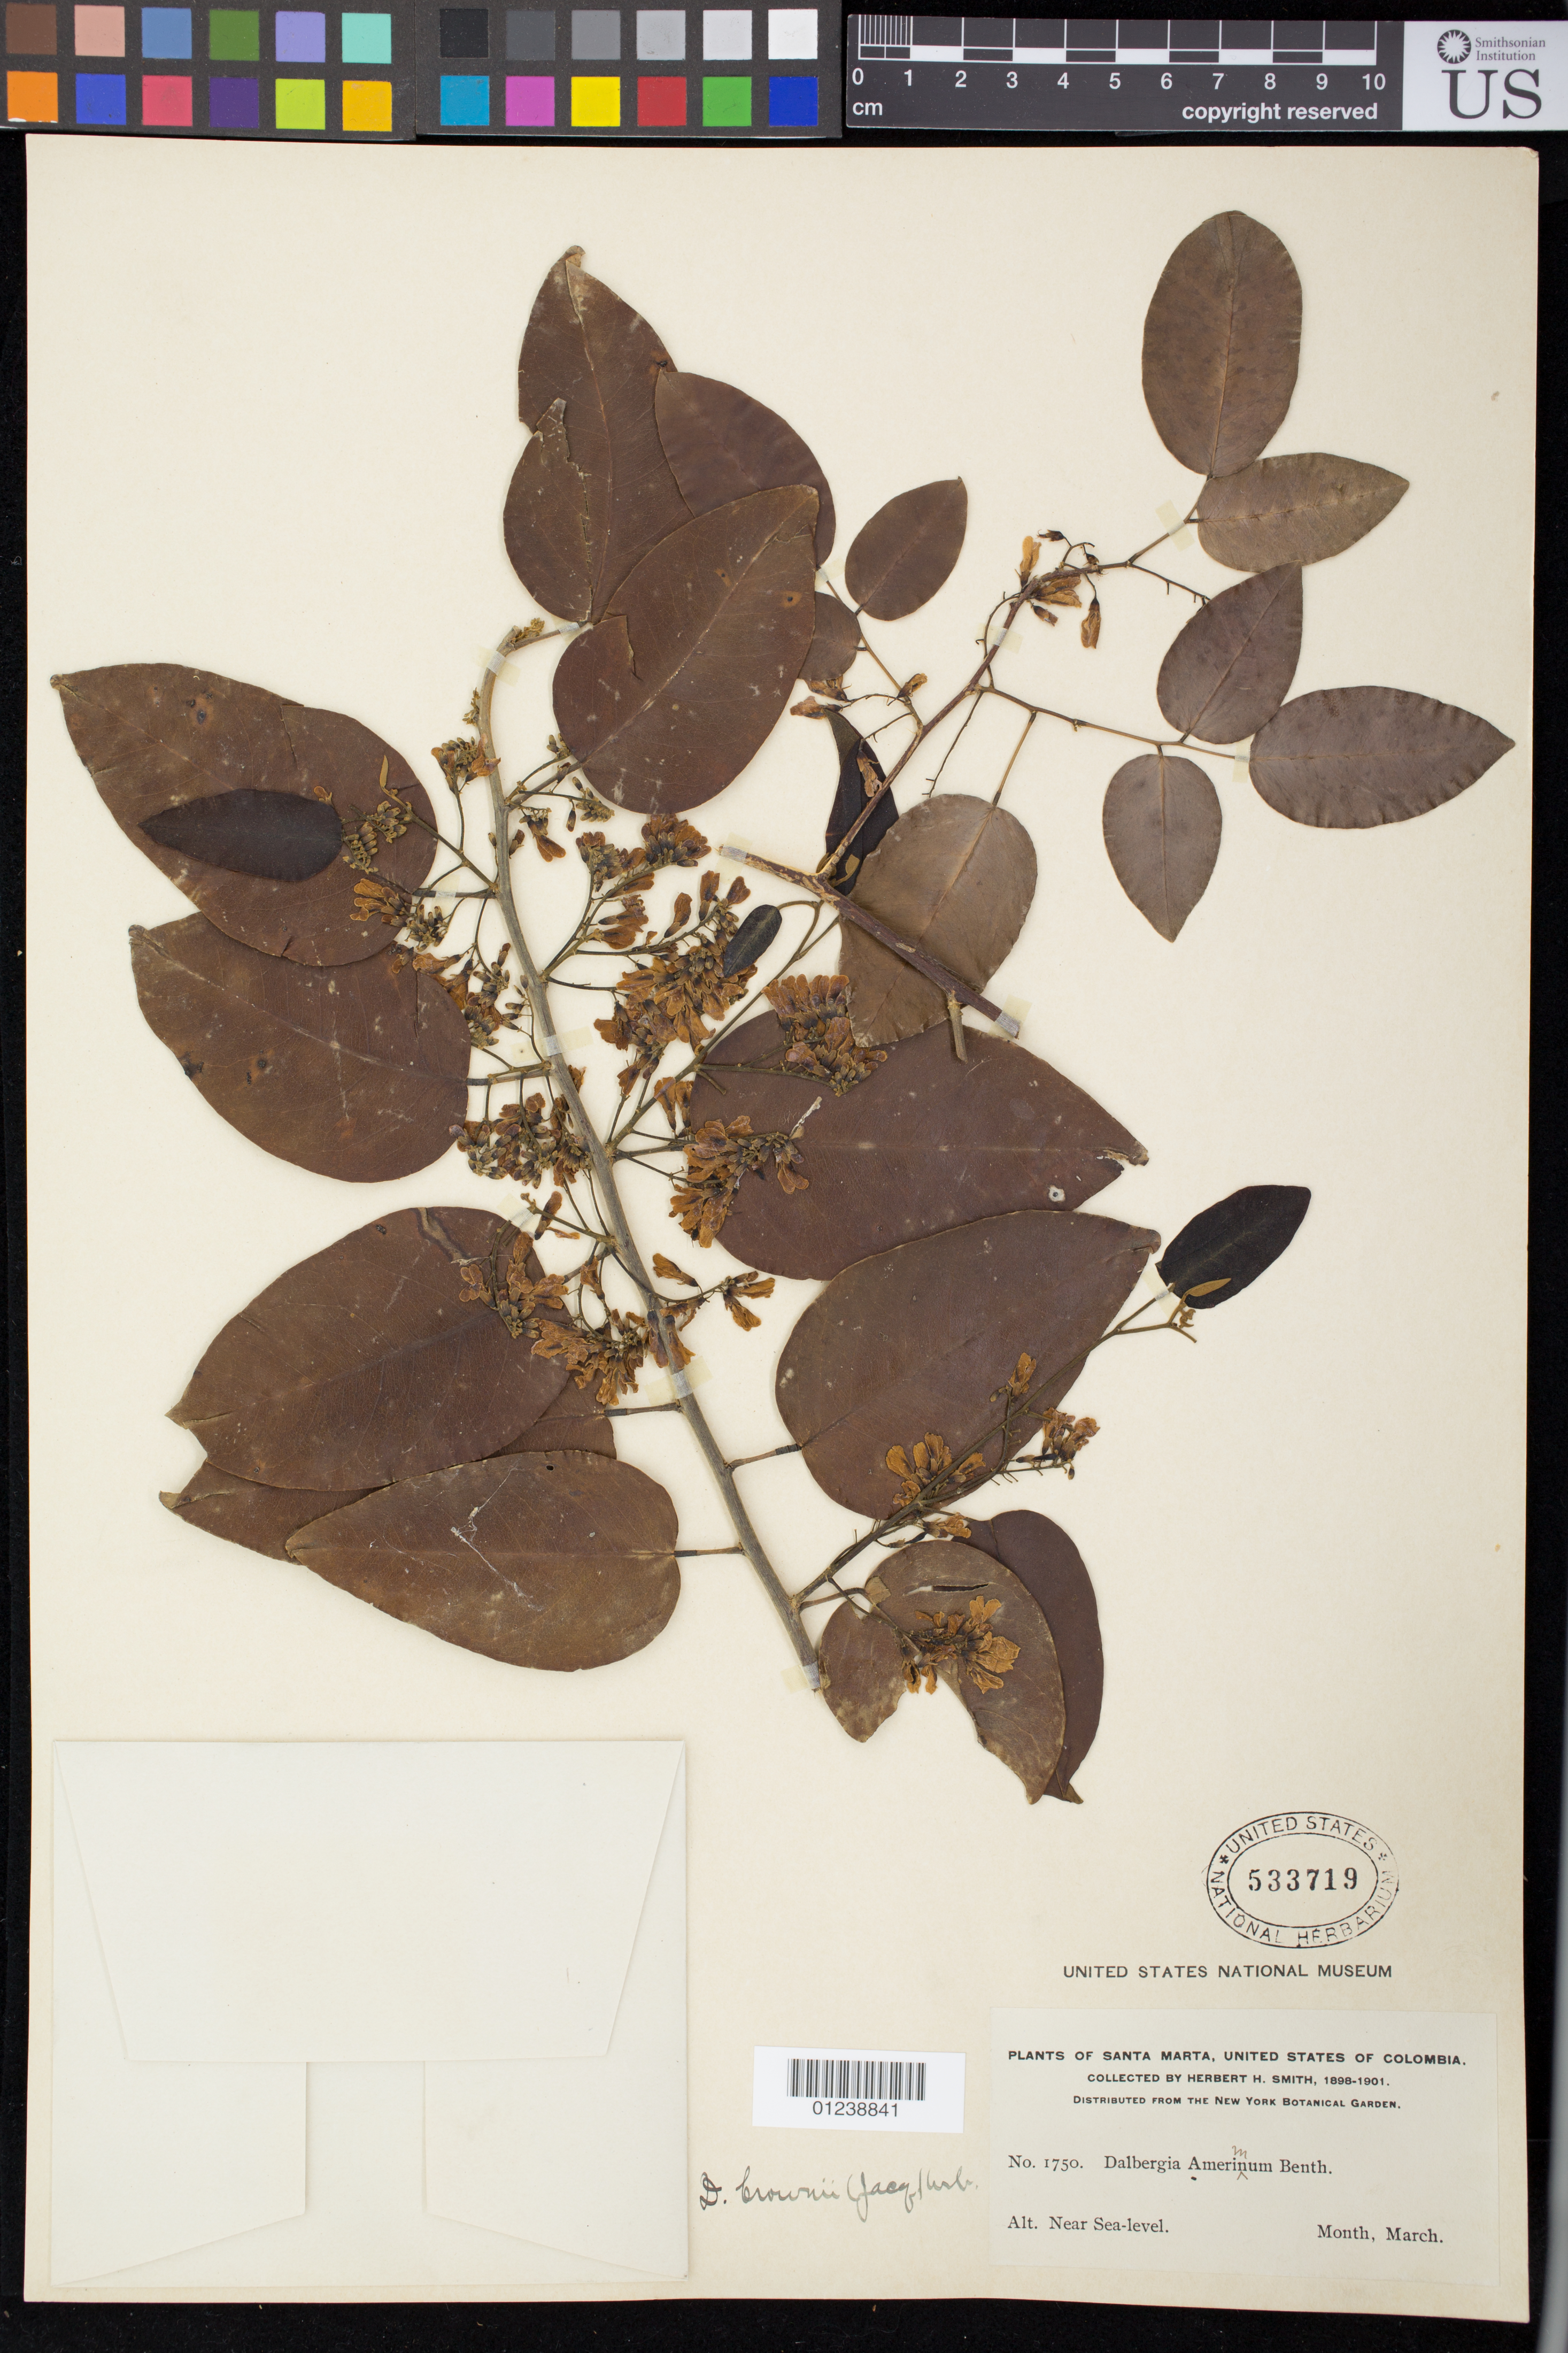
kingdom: Plantae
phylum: Tracheophyta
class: Magnoliopsida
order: Fabales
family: Fabaceae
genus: Dalbergia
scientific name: Dalbergia brownei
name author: (Jacq.) Schinz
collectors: H. H. Smith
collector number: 1750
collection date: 1898-03/1901-03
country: Colombia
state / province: Magdalena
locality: Santa Marta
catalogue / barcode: US 533719